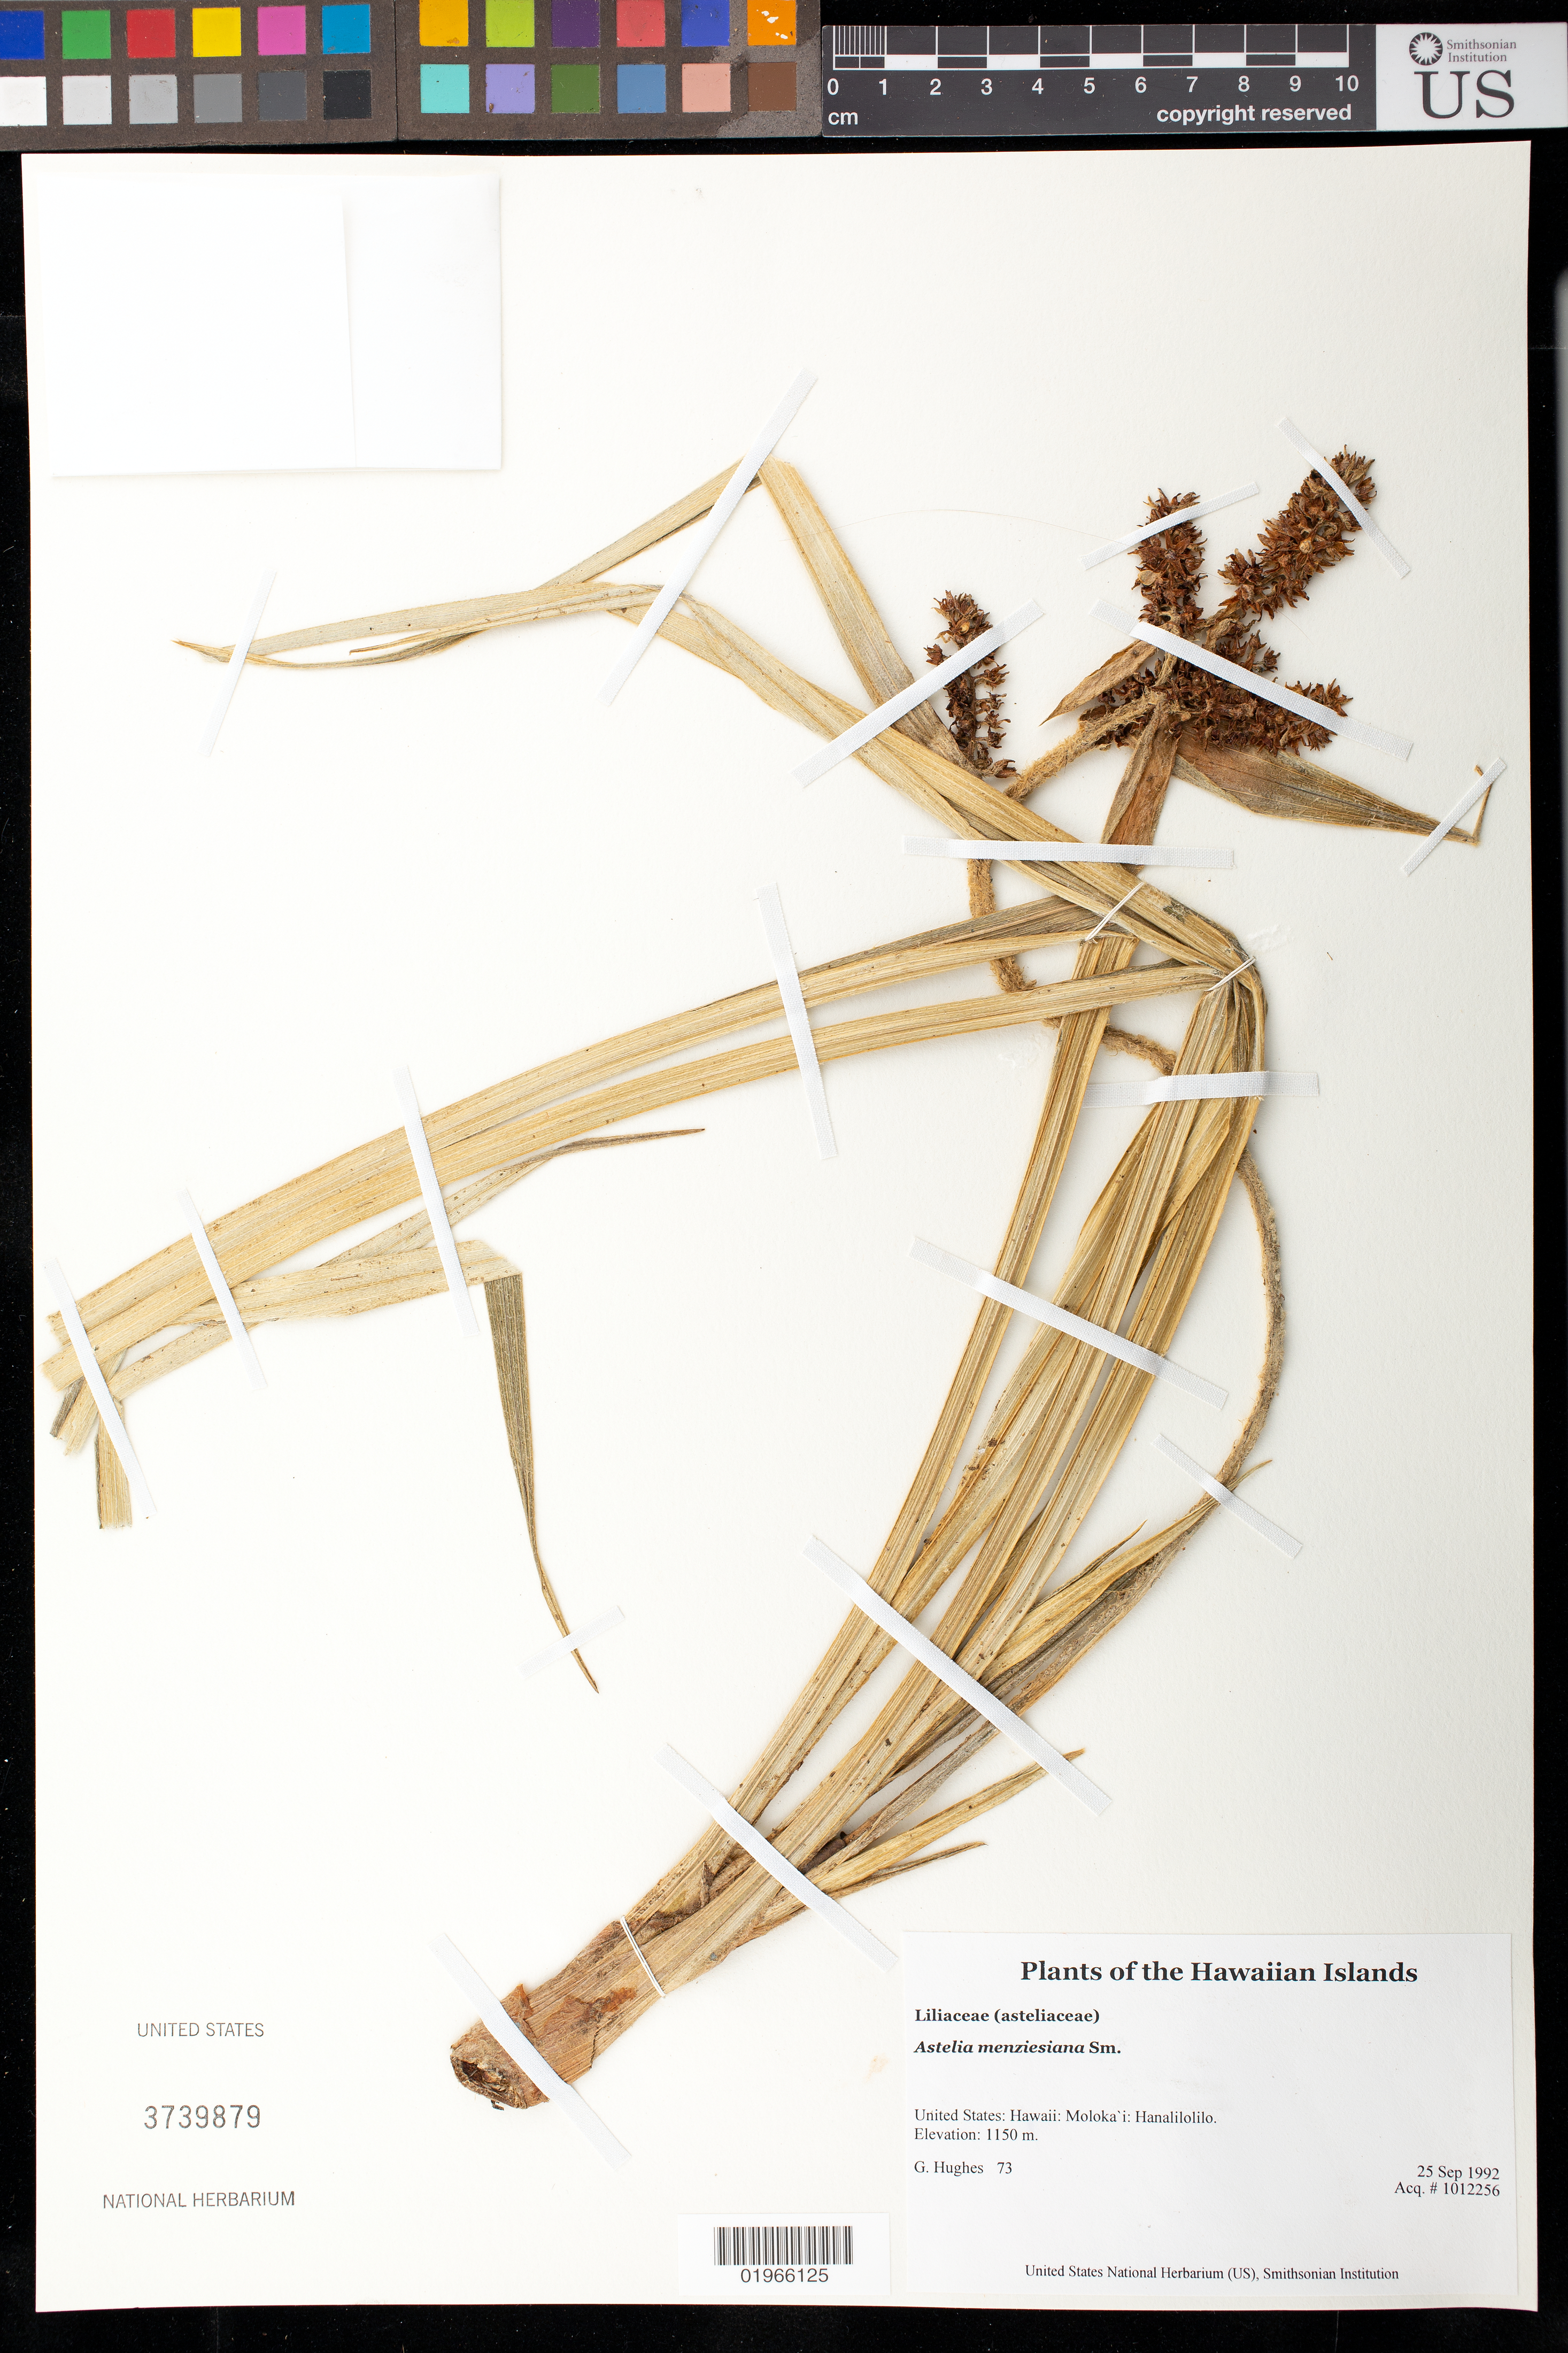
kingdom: Plantae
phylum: Tracheophyta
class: Liliopsida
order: Asparagales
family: Asteliaceae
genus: Astelia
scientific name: Astelia menziesiana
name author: Sm.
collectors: G. Hughes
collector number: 73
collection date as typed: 9-25-92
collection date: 1992-09-25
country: United States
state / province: Hawaii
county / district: Maui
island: Moloka'i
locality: Hanalilolilo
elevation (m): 1150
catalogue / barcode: US 3739879